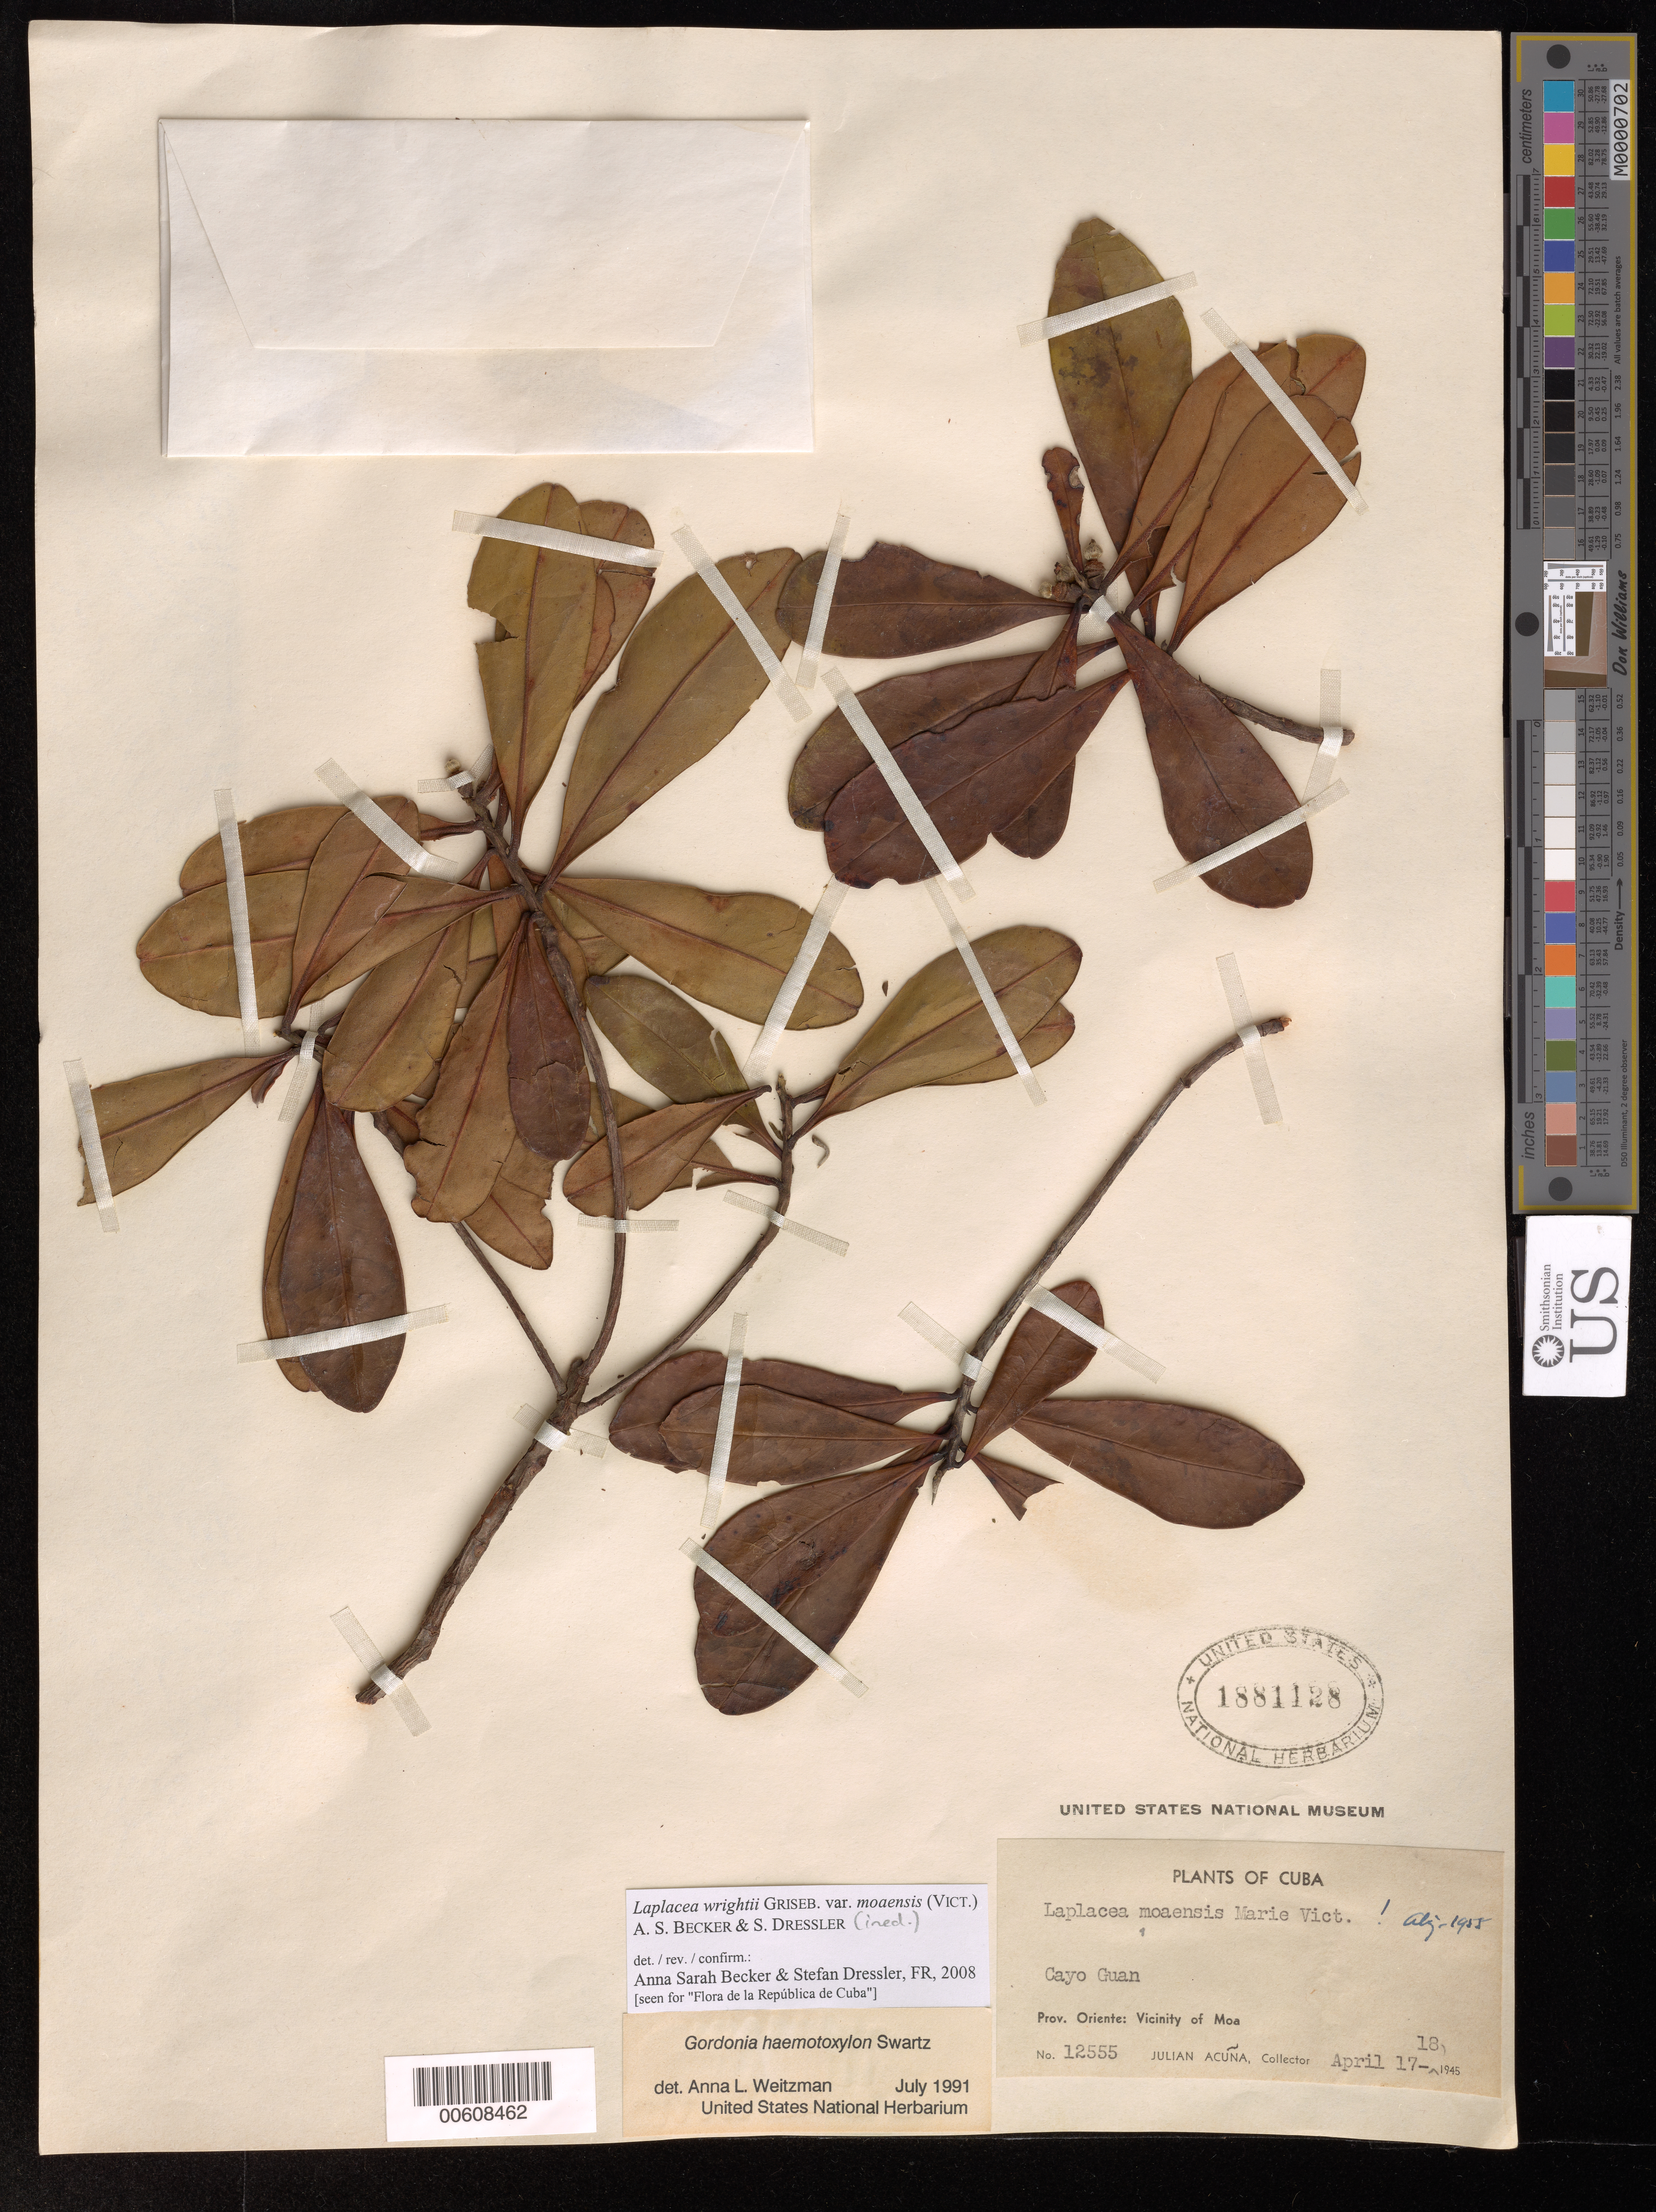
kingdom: Plantae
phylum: Tracheophyta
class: Magnoliopsida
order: Ericales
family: Theaceae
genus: Laplacea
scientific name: Laplacea wrightii var. moaensis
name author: (Vict.) A. S. Becker & S. Dressler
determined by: Becker, Anna S.; Dressler, S.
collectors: J. Acuña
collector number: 12555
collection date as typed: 17 Apr 1945 to 18 Apr 1945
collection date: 1945-04-17/1945-04-18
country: Cuba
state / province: Oriente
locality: Vicinity of Moa, Cayo Guan.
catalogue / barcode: US 1881128